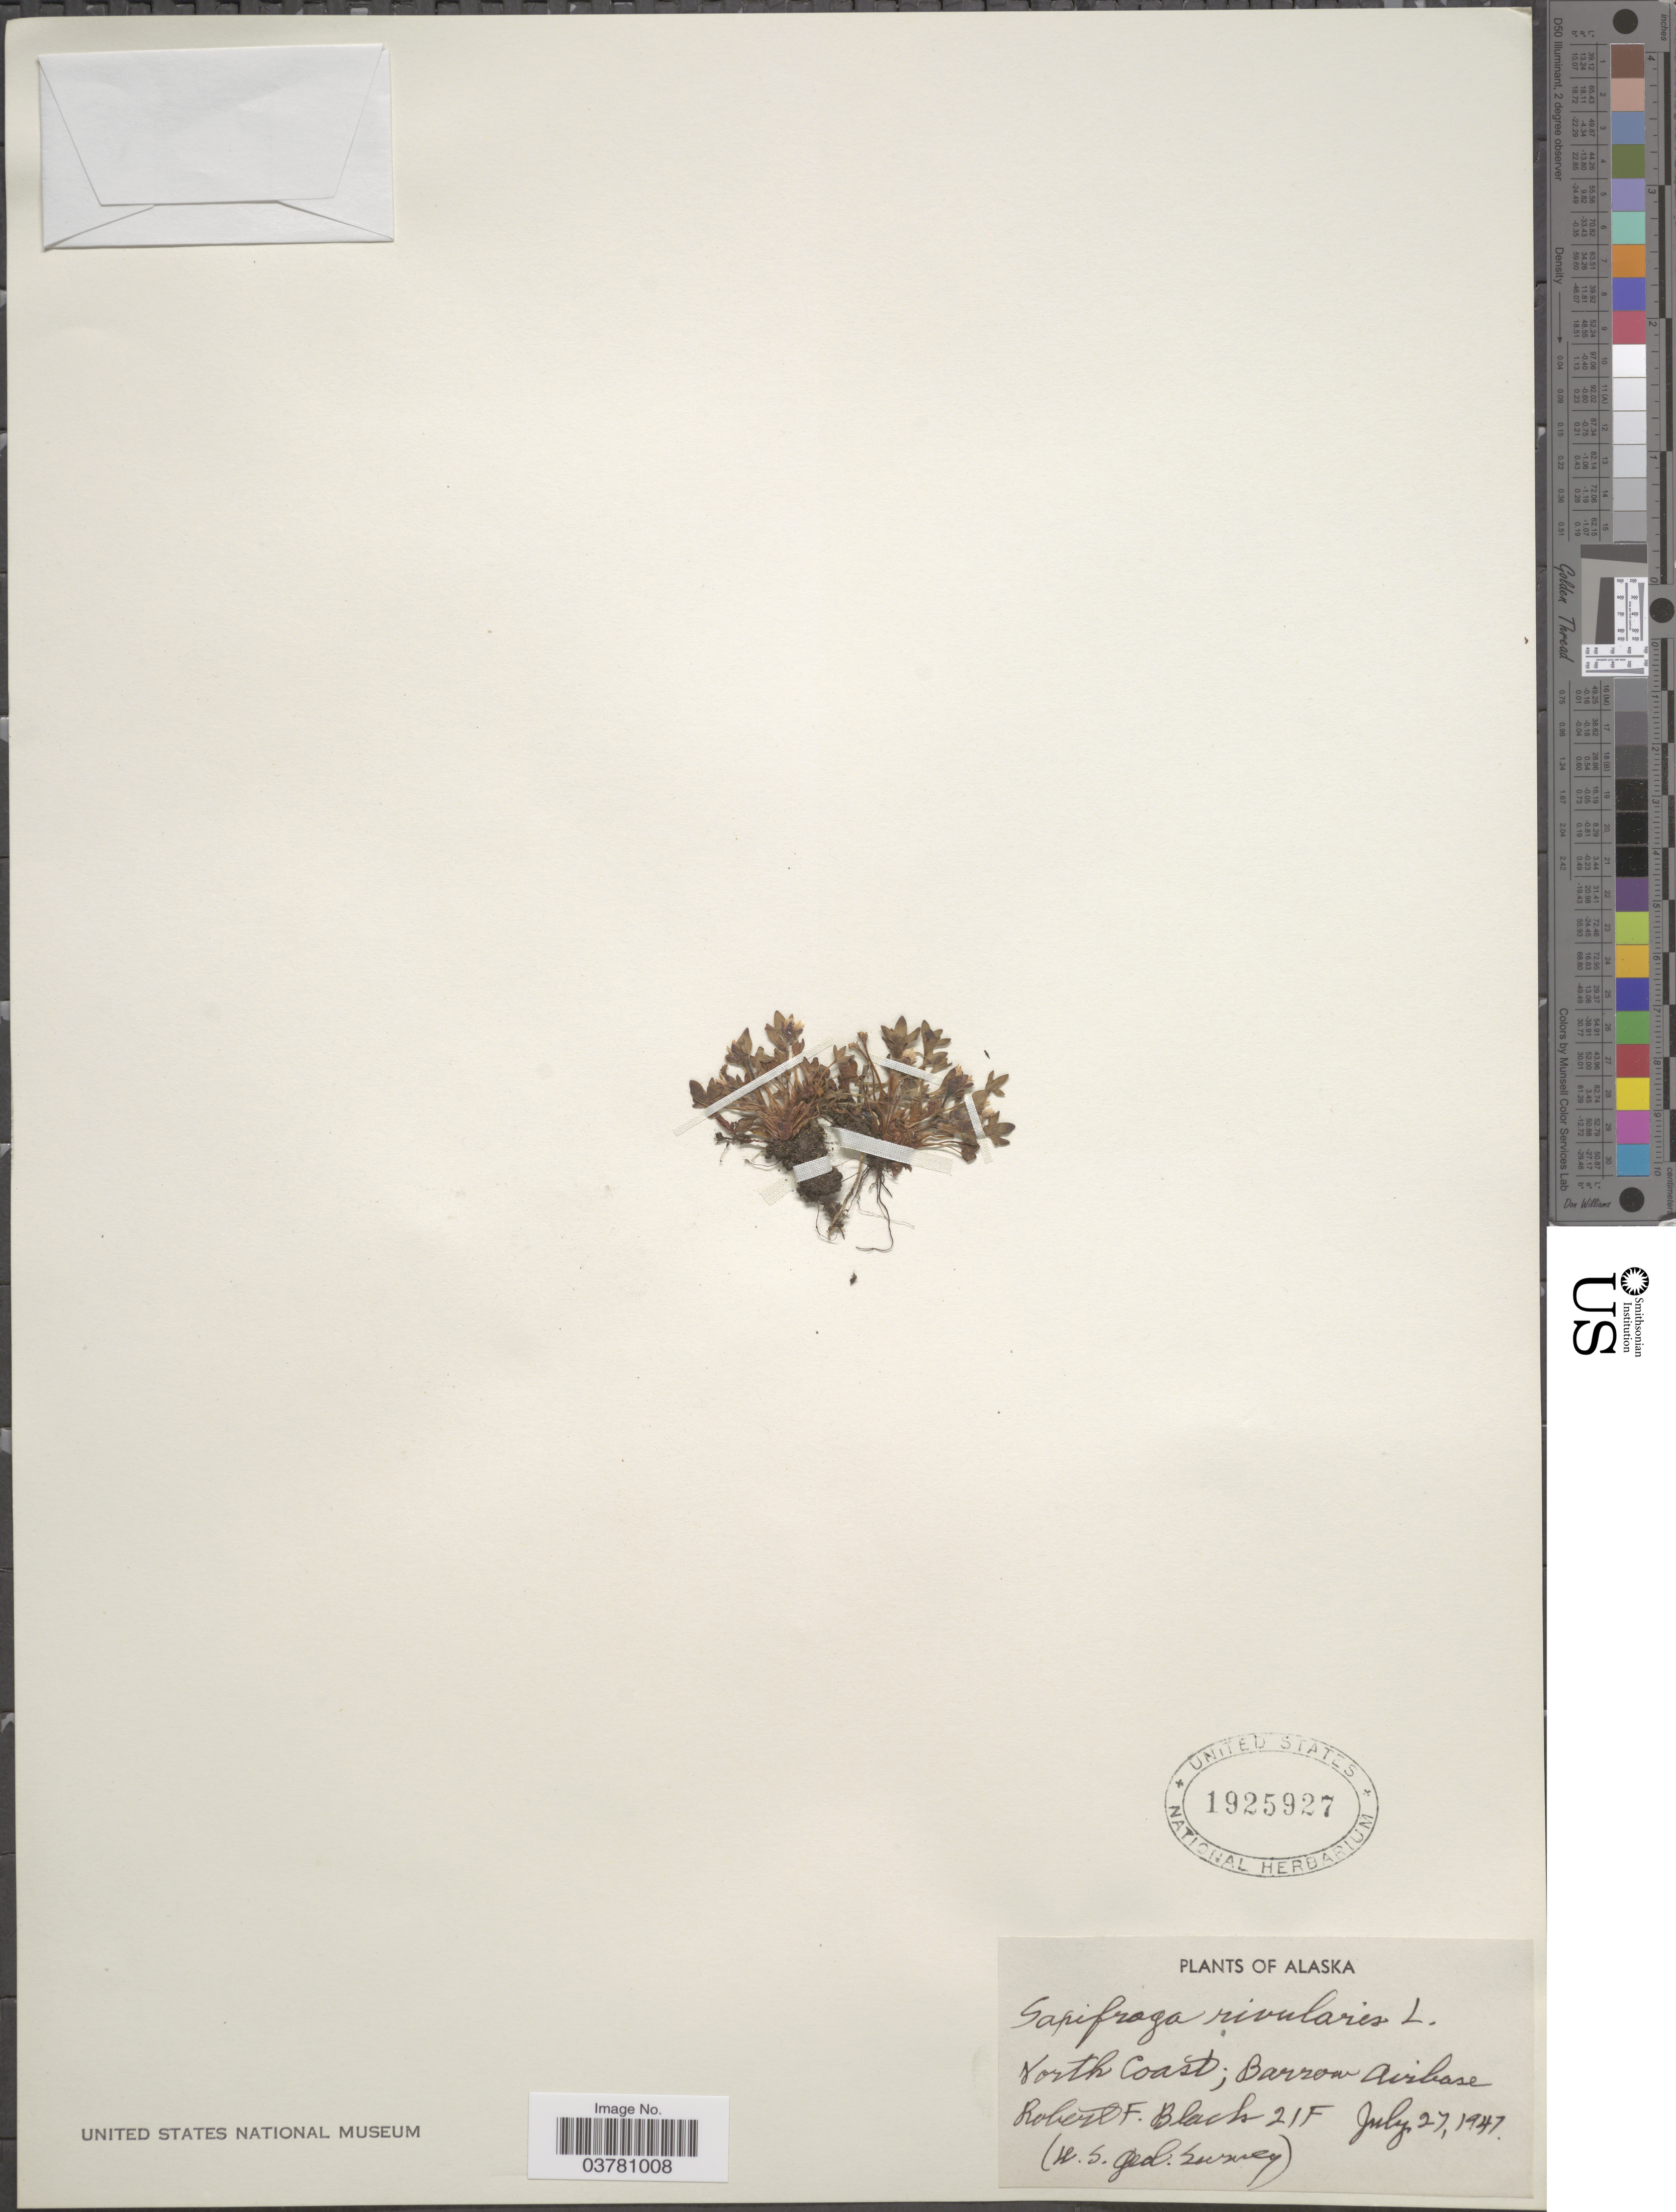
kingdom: Plantae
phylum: Tracheophyta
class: Magnoliopsida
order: Saxifragales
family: Saxifragaceae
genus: Saxifraga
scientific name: Saxifraga rivularis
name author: L.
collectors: R. F. Black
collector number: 21F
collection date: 1947-07-27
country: United States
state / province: Alaska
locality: North Coast; Barrow Airbase.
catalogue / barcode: US 1925927